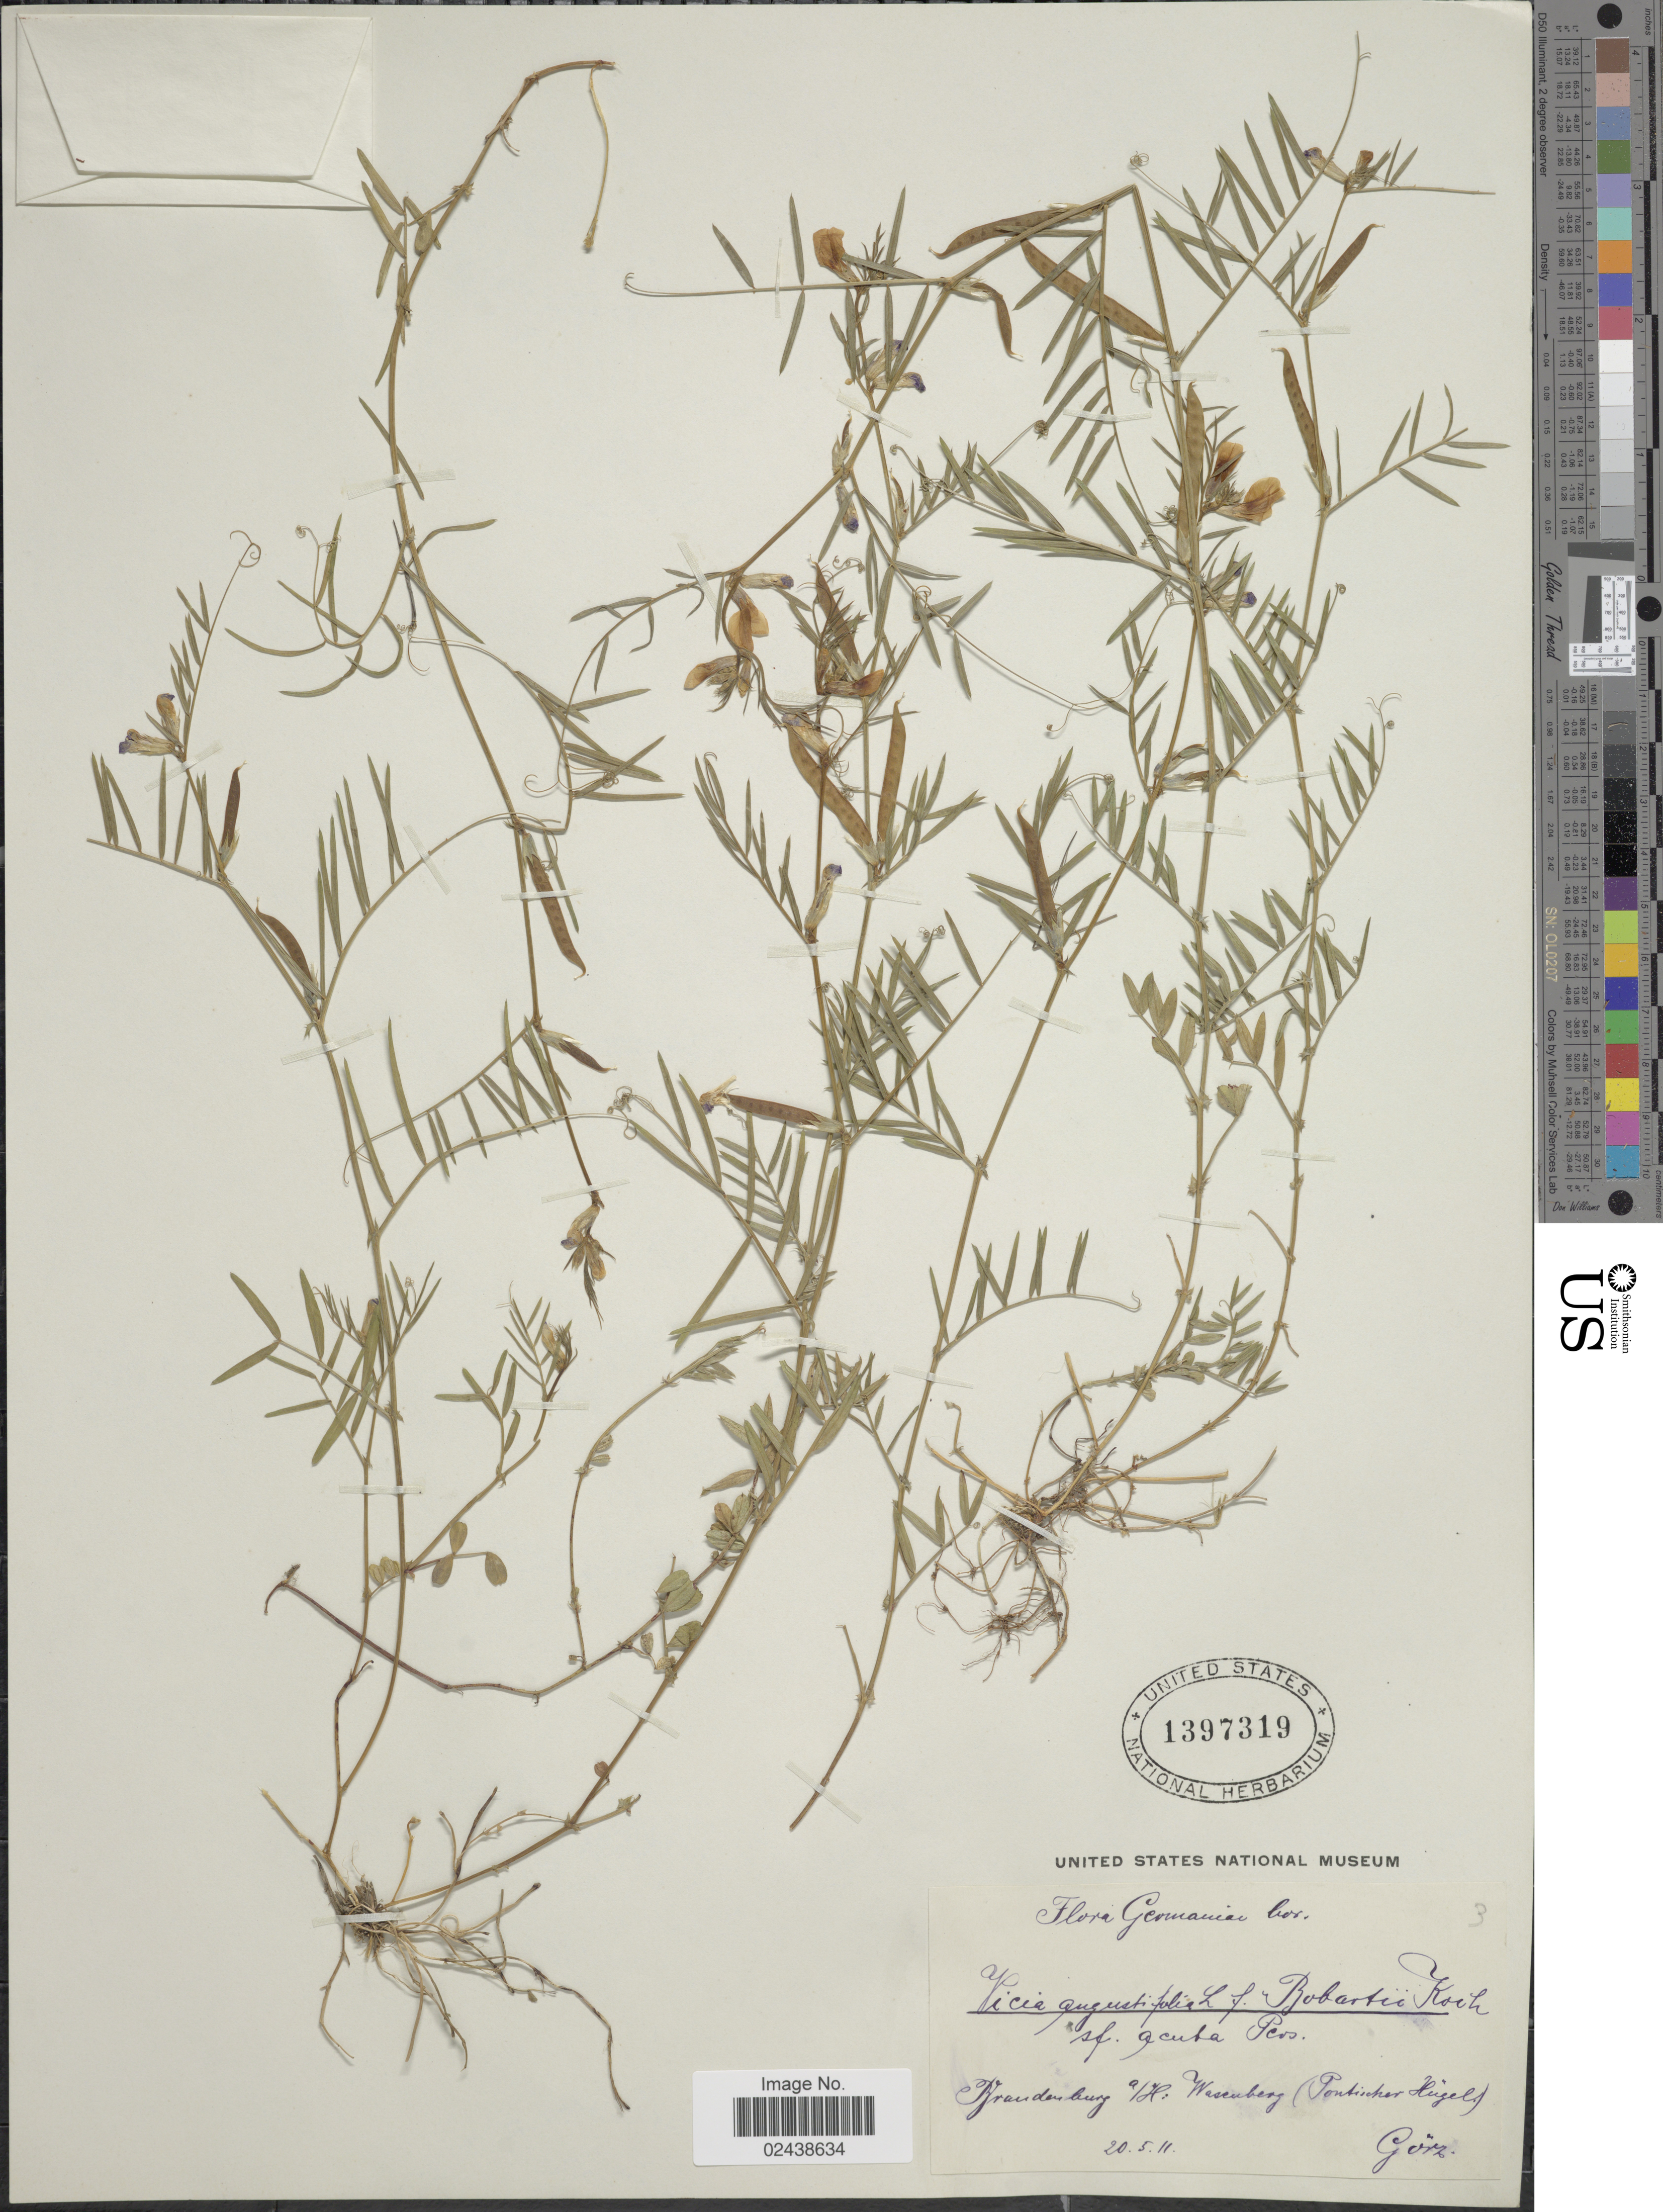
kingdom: Plantae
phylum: Tracheophyta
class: Magnoliopsida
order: Fabales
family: Fabaceae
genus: Vicia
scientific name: Vicia angustifolia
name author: L.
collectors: Gorz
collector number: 3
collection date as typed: Transcribed d/m/y: 20/5/11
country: Germany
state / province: Brandenburg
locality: Germania bor. Brandenburg a/H: Wasenberg (Pontischer Huzel)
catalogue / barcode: US 1397319